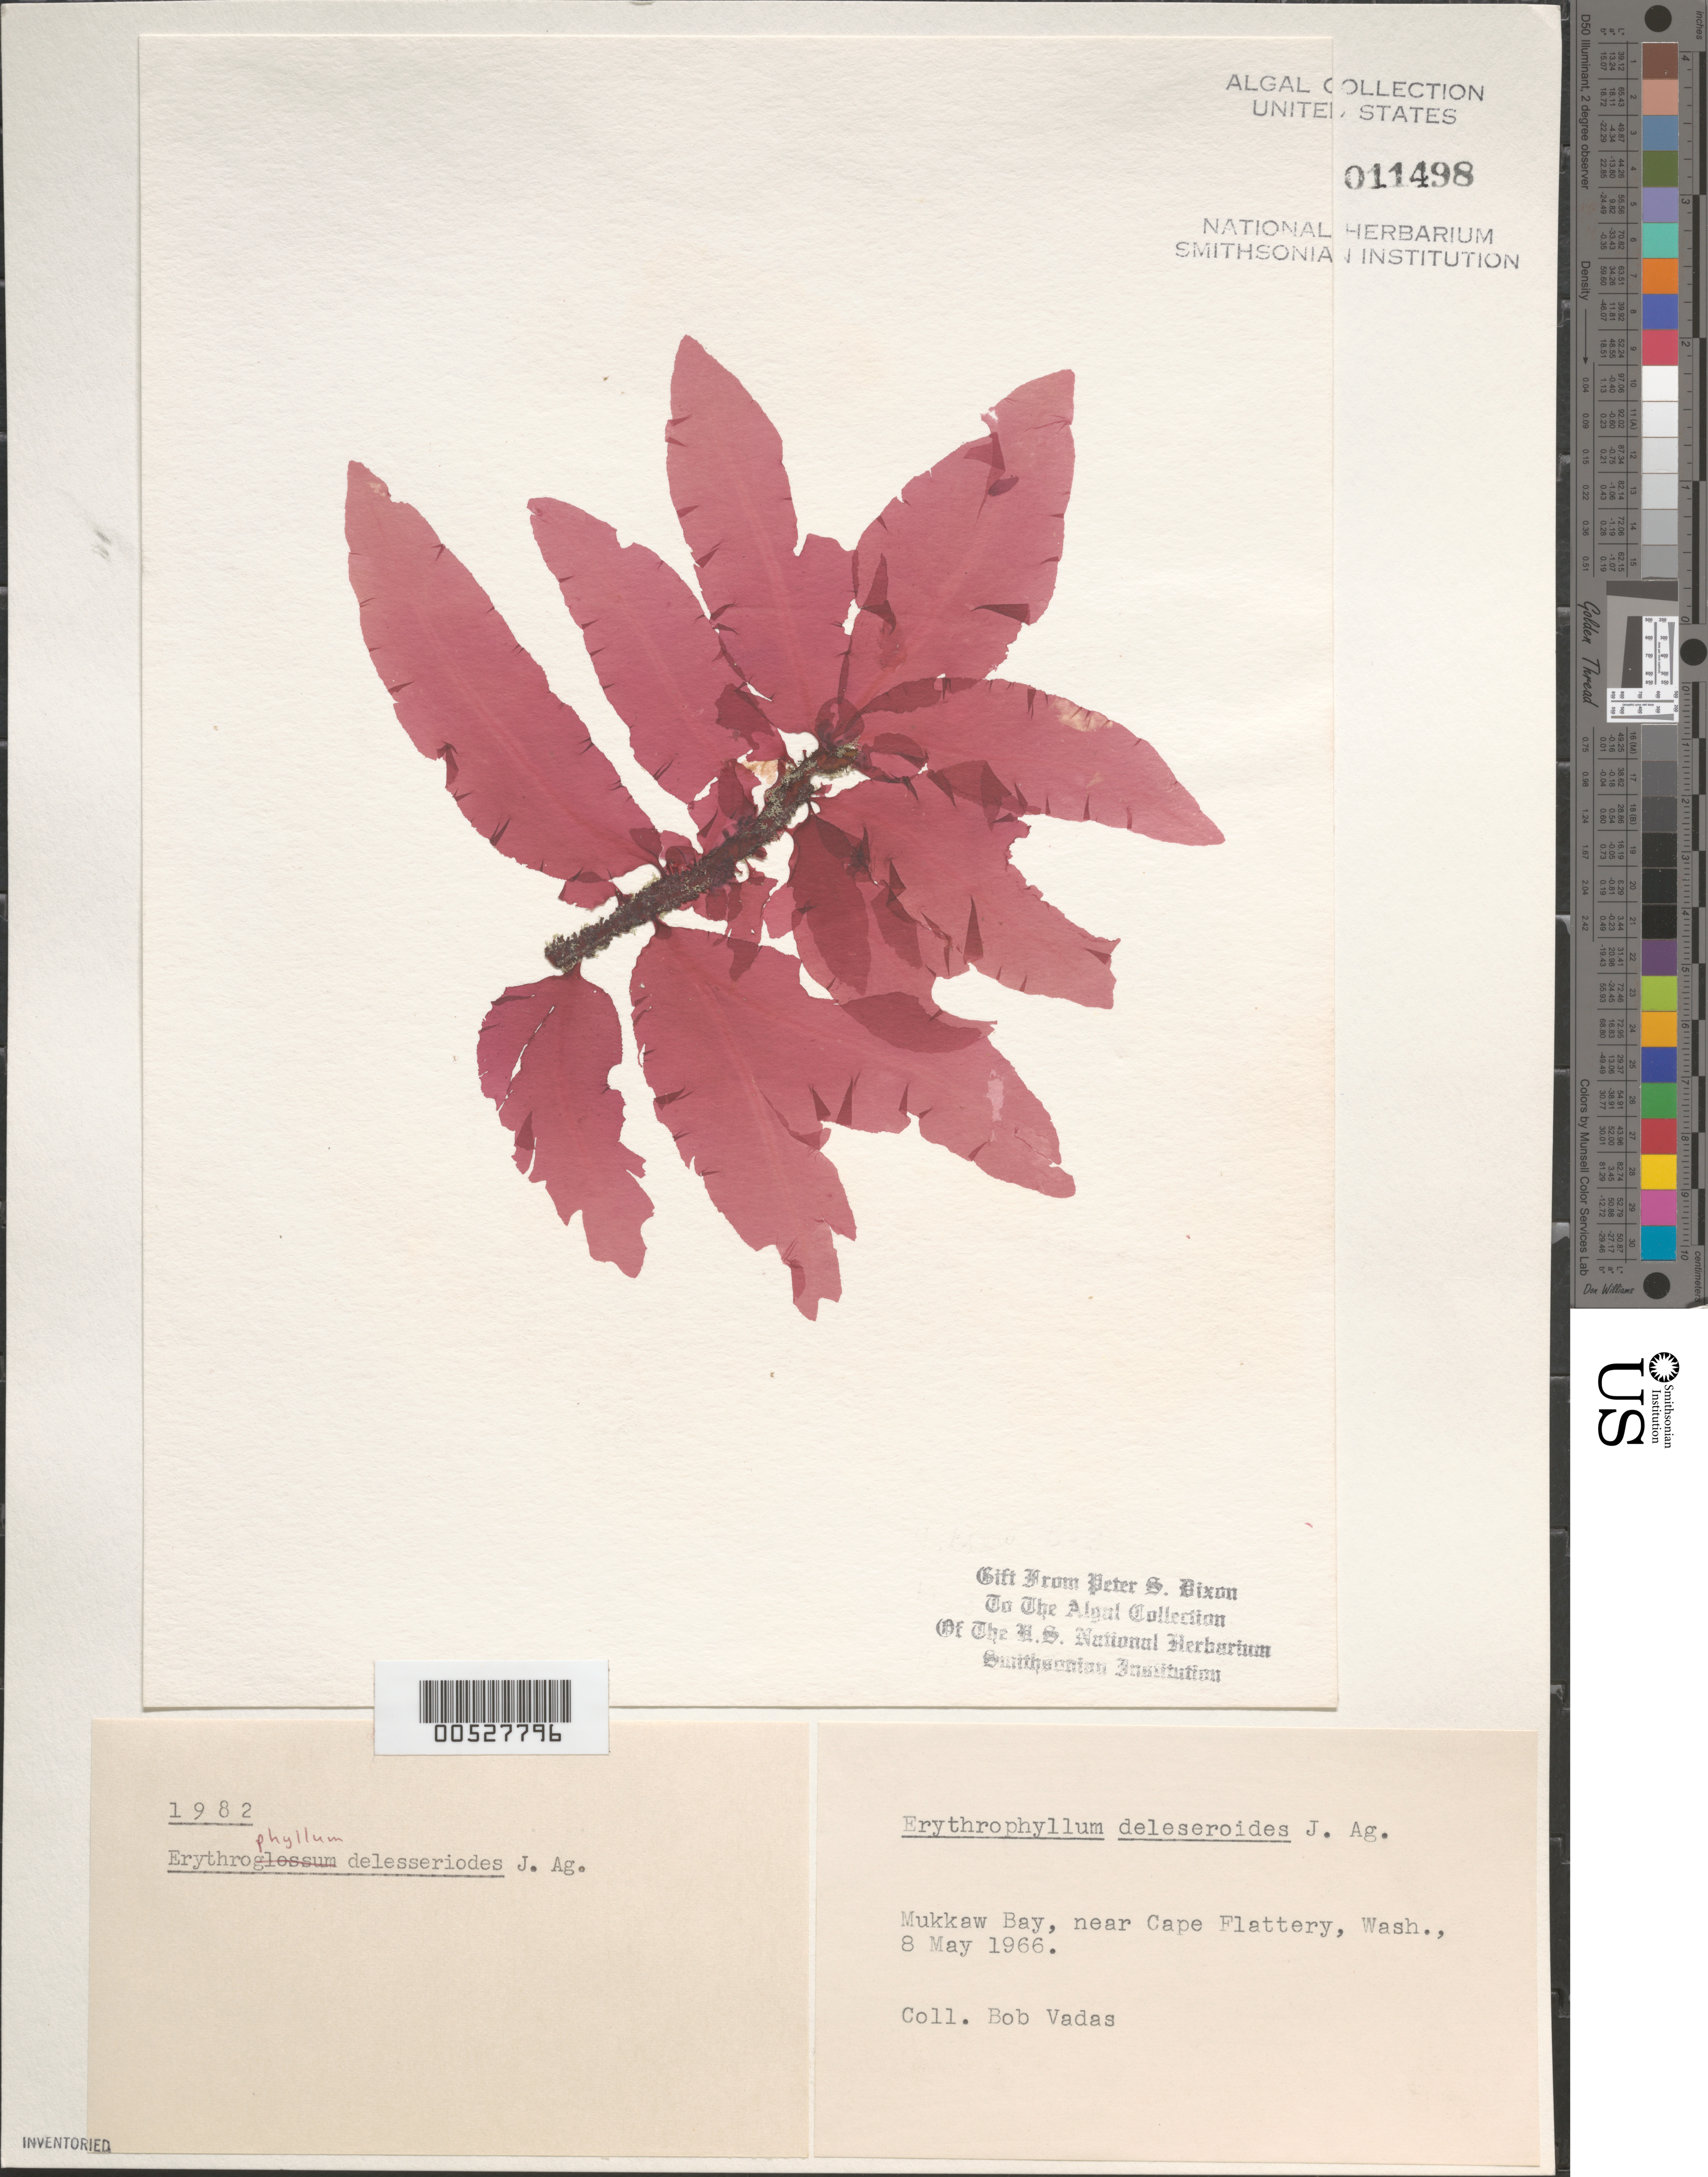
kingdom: Plantae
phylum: Rhodophyta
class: Florideophyceae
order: Gigartinales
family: Kallymeniaceae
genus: Erythrophyllum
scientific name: Erythrophyllum delesserioides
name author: J. Agardh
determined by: Dixon, P. S.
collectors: R. Vadas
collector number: PSD 1982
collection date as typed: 08 May 1966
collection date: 1966-05-08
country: United States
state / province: Washington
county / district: Clallam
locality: Mukkaw Bay, near Cape Flattery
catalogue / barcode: US 11498